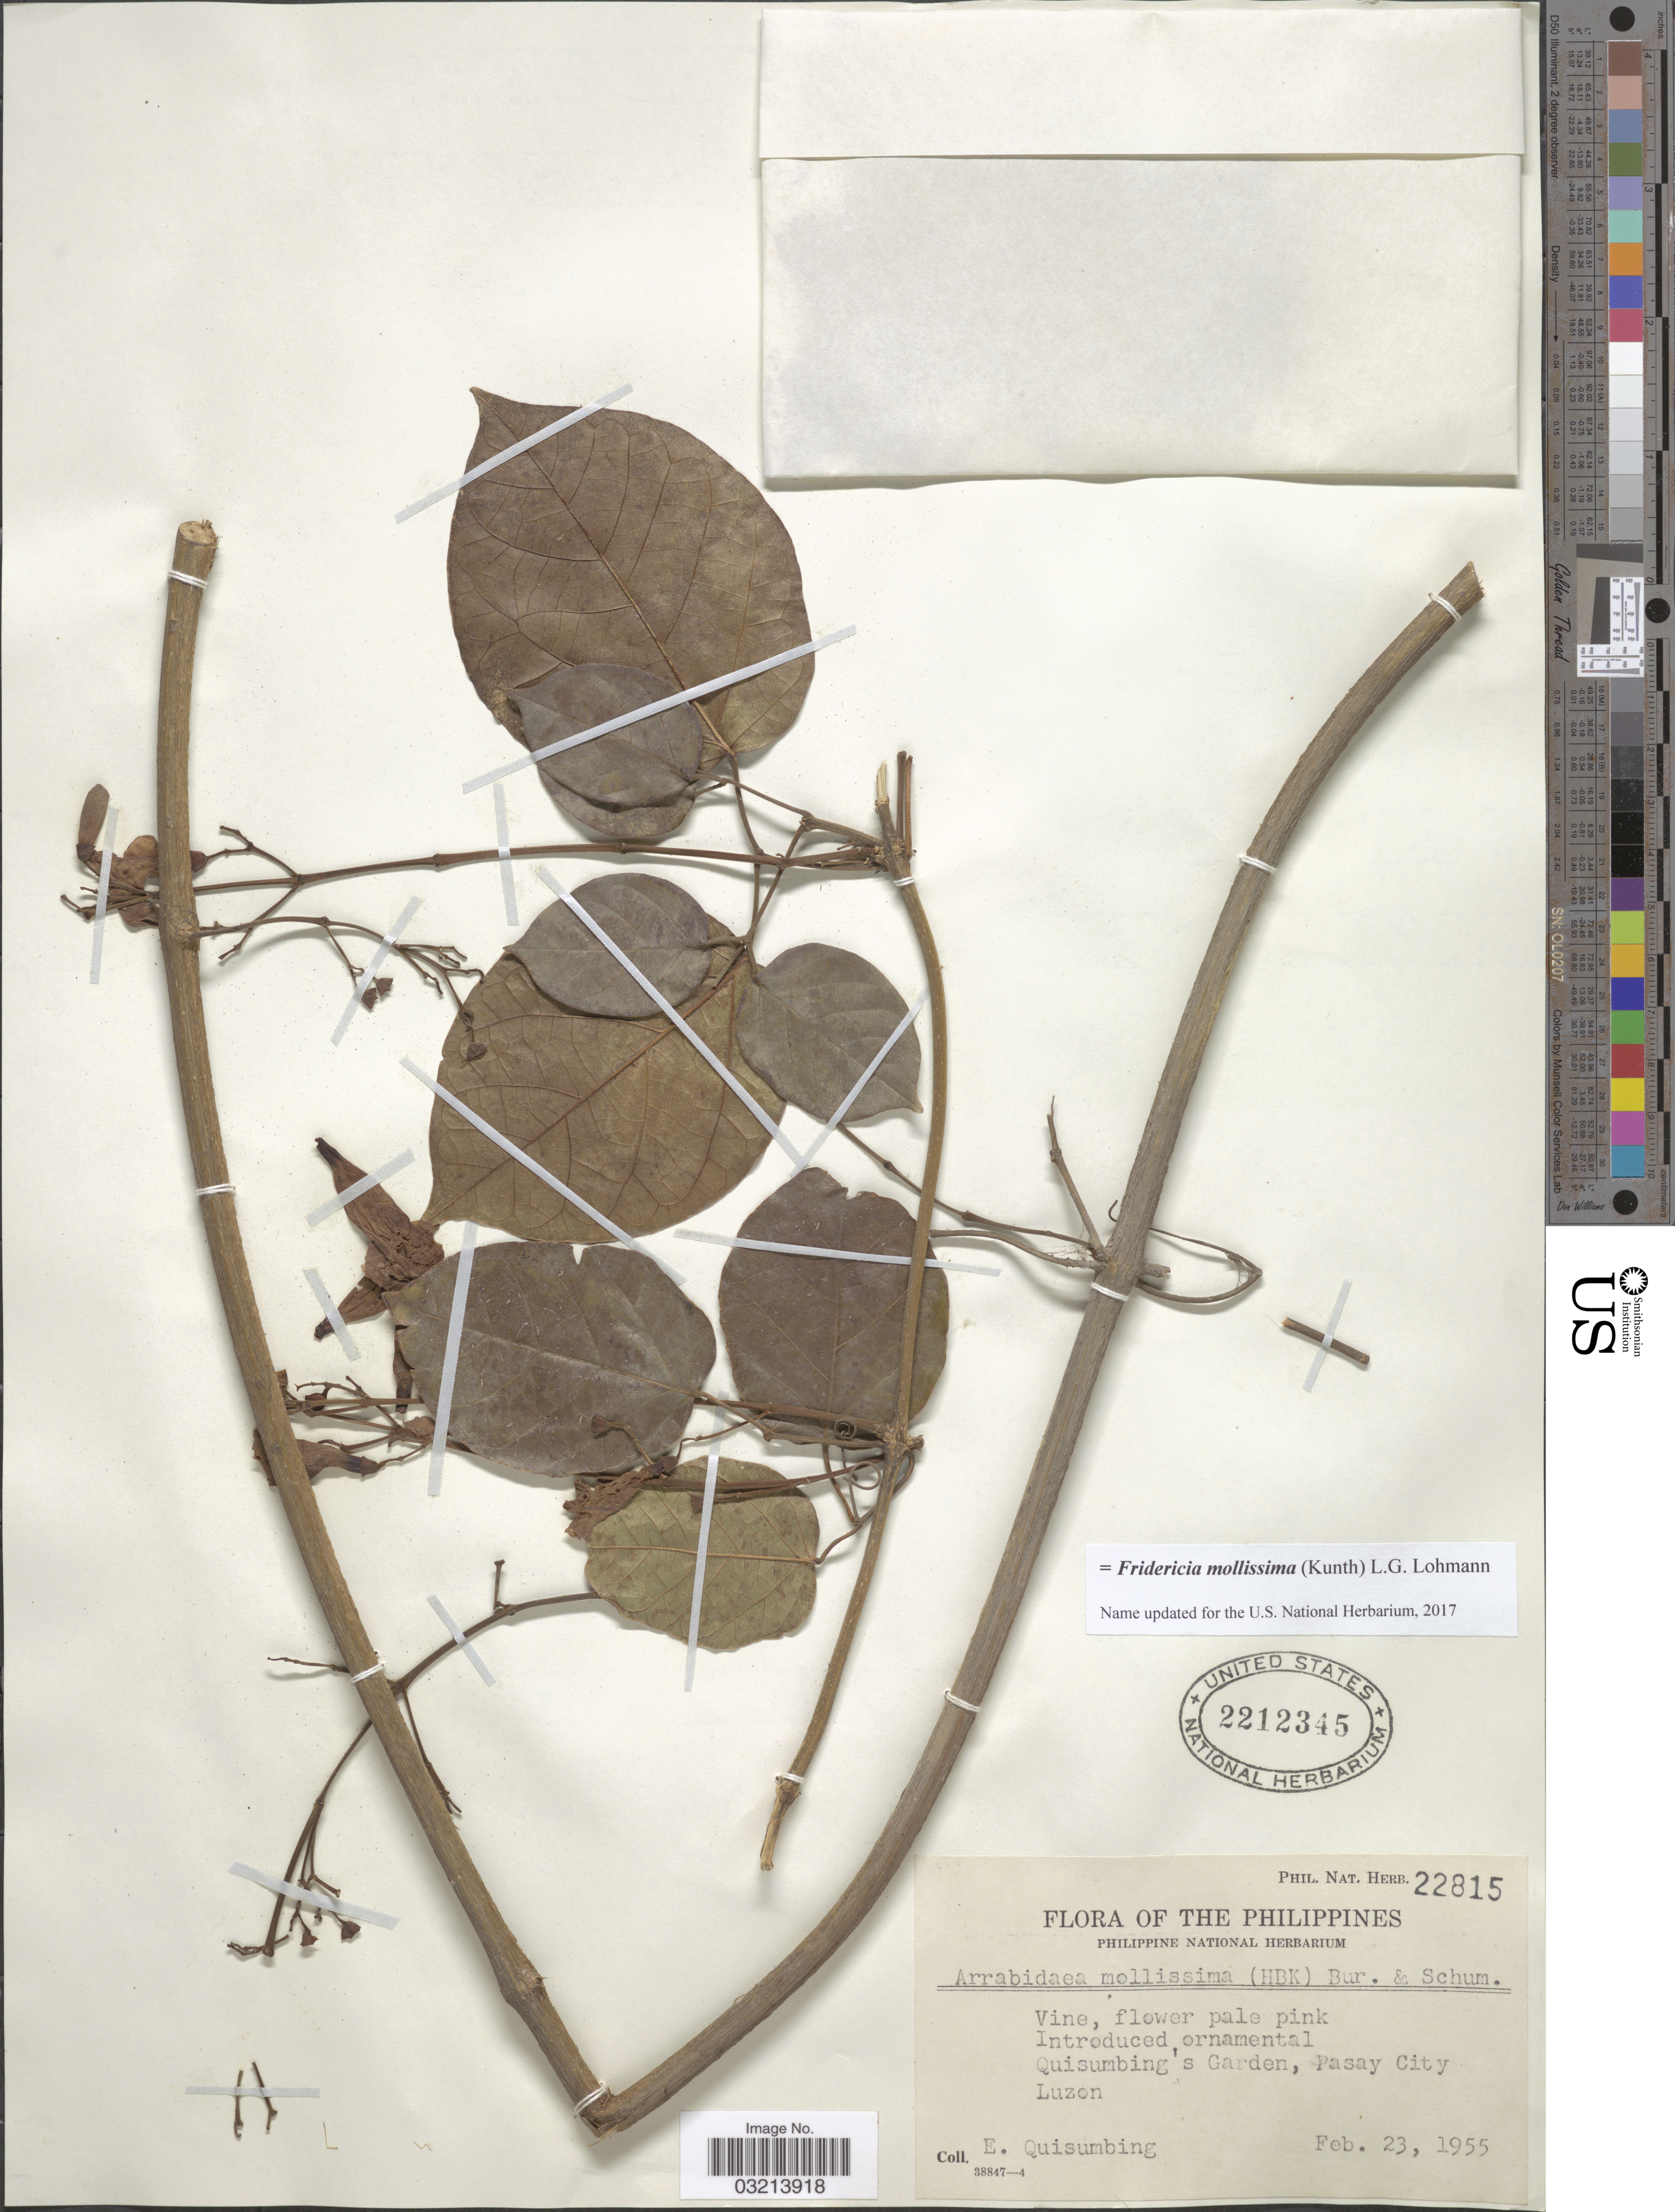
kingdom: Plantae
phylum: Tracheophyta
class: Magnoliopsida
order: Lamiales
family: Bignoniaceae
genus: Fridericia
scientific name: Fridericia mollissima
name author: (Kunth) L.G. Lohmann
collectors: E. Quisumbing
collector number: Phil.Nat.Herb. 22815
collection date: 1955-02-23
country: Philippines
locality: Quisumbing's Garden, Pasay City Luzon.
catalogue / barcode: US 2212345